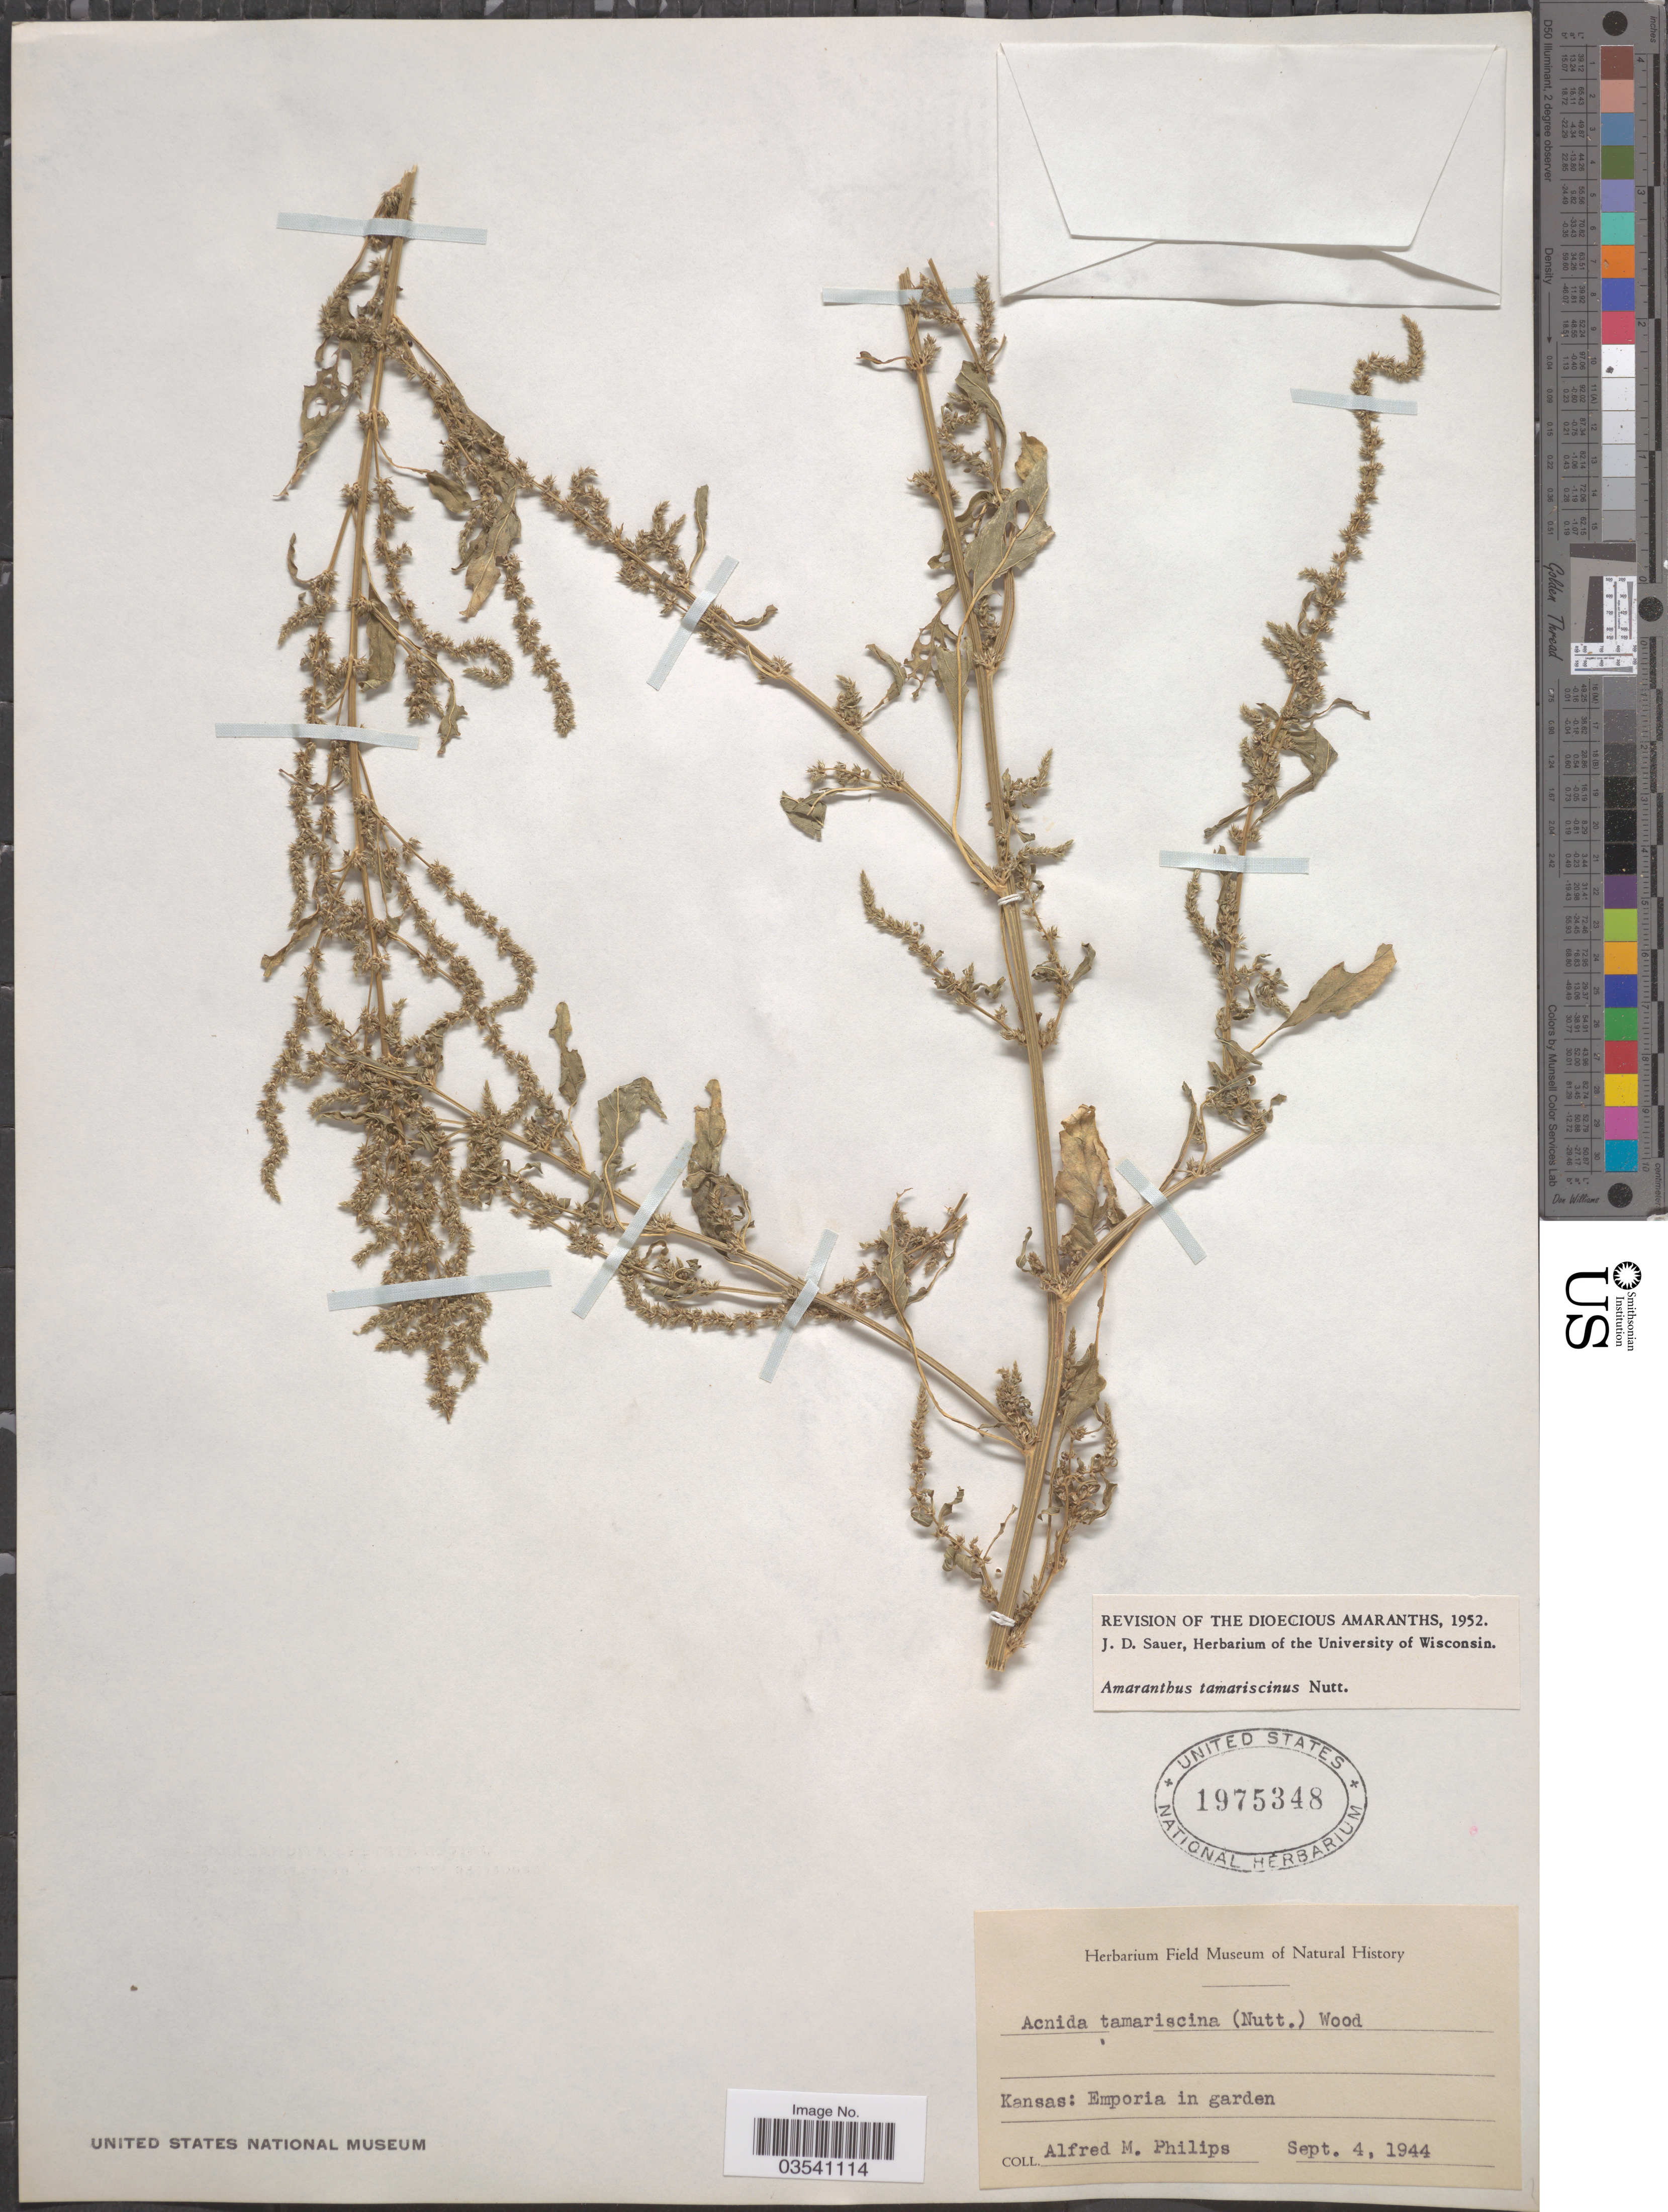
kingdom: Plantae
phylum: Tracheophyta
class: Magnoliopsida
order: Caryophyllales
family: Amaranthaceae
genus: Amaranthus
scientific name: Amaranthus tamariscinus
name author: Nutt.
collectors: A. Philips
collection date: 1944-09-04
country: United States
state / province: Kansas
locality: Emporia in garden.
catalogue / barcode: US 1975348